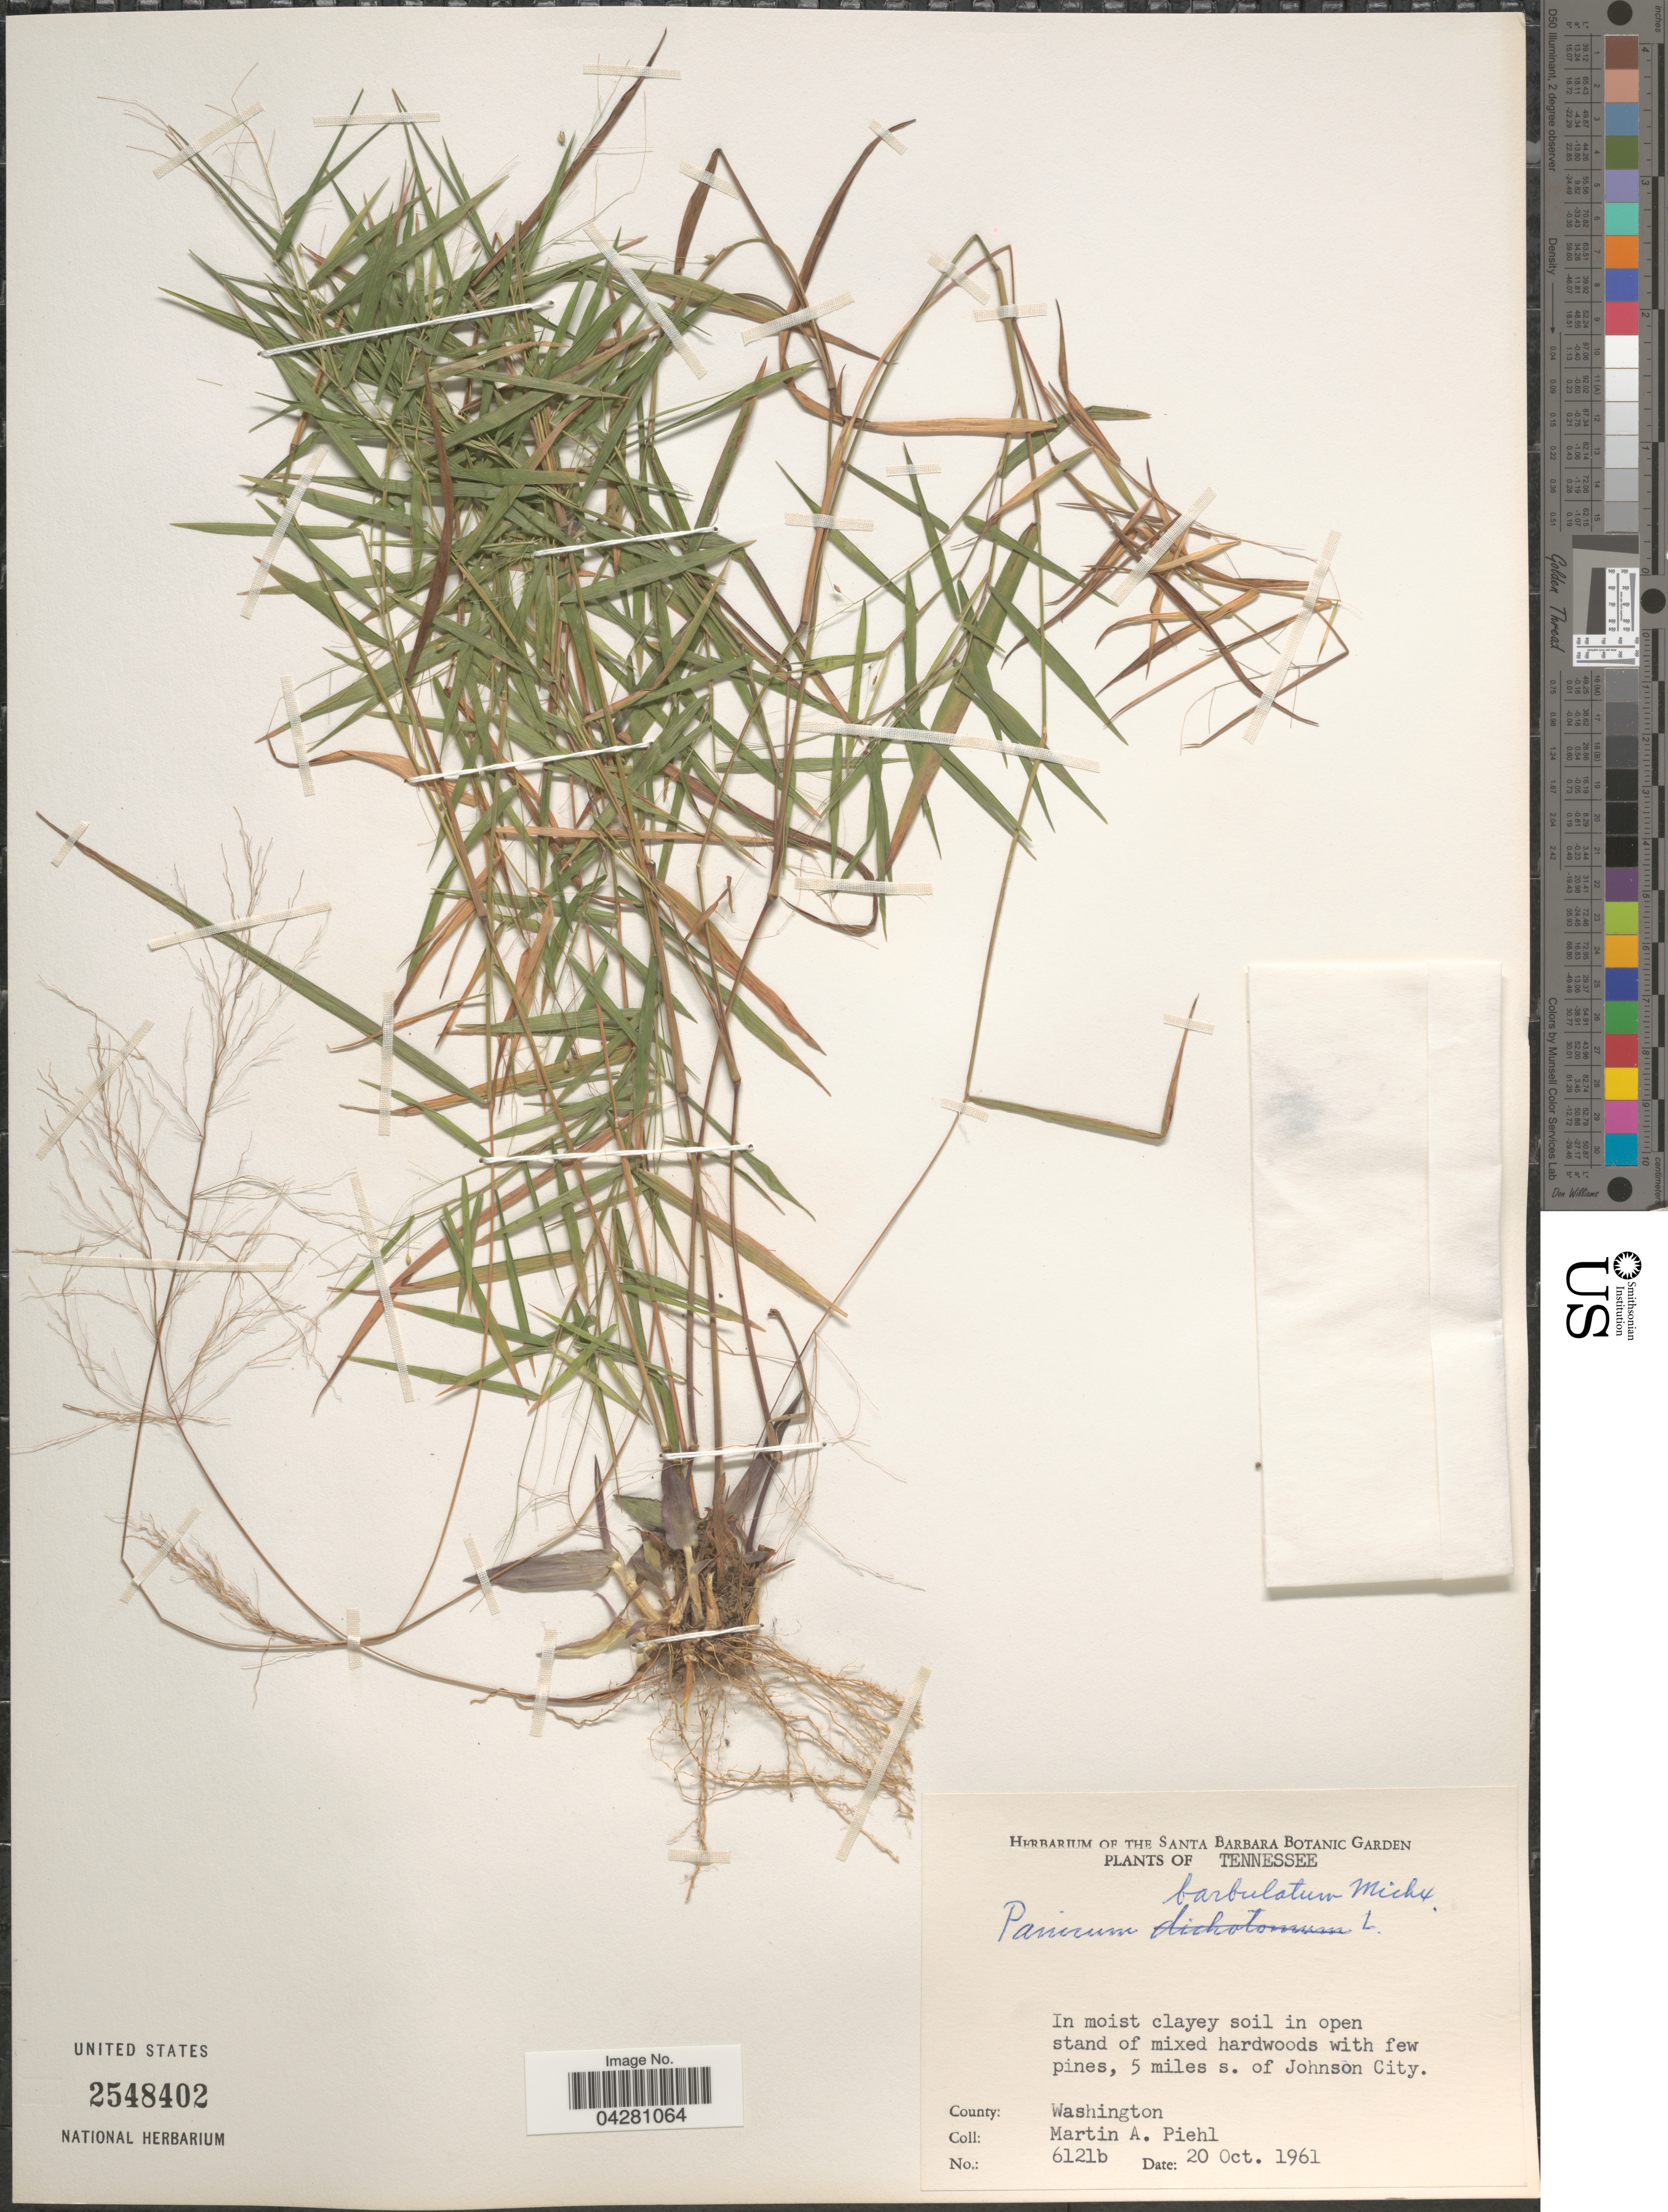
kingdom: Plantae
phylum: Tracheophyta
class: Liliopsida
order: Poales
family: Poaceae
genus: Dichanthelium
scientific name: Dichanthelium dichotomum var. dichotomum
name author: (L.) Gould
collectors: M. Piehl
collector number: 6121b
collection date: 1961-10-20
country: United States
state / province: Tennessee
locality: In moist clayey soil in open stand of mixed hardwoods with few pines, 5 miles s. of Johnson City. County: Washington.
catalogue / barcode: US 2548402